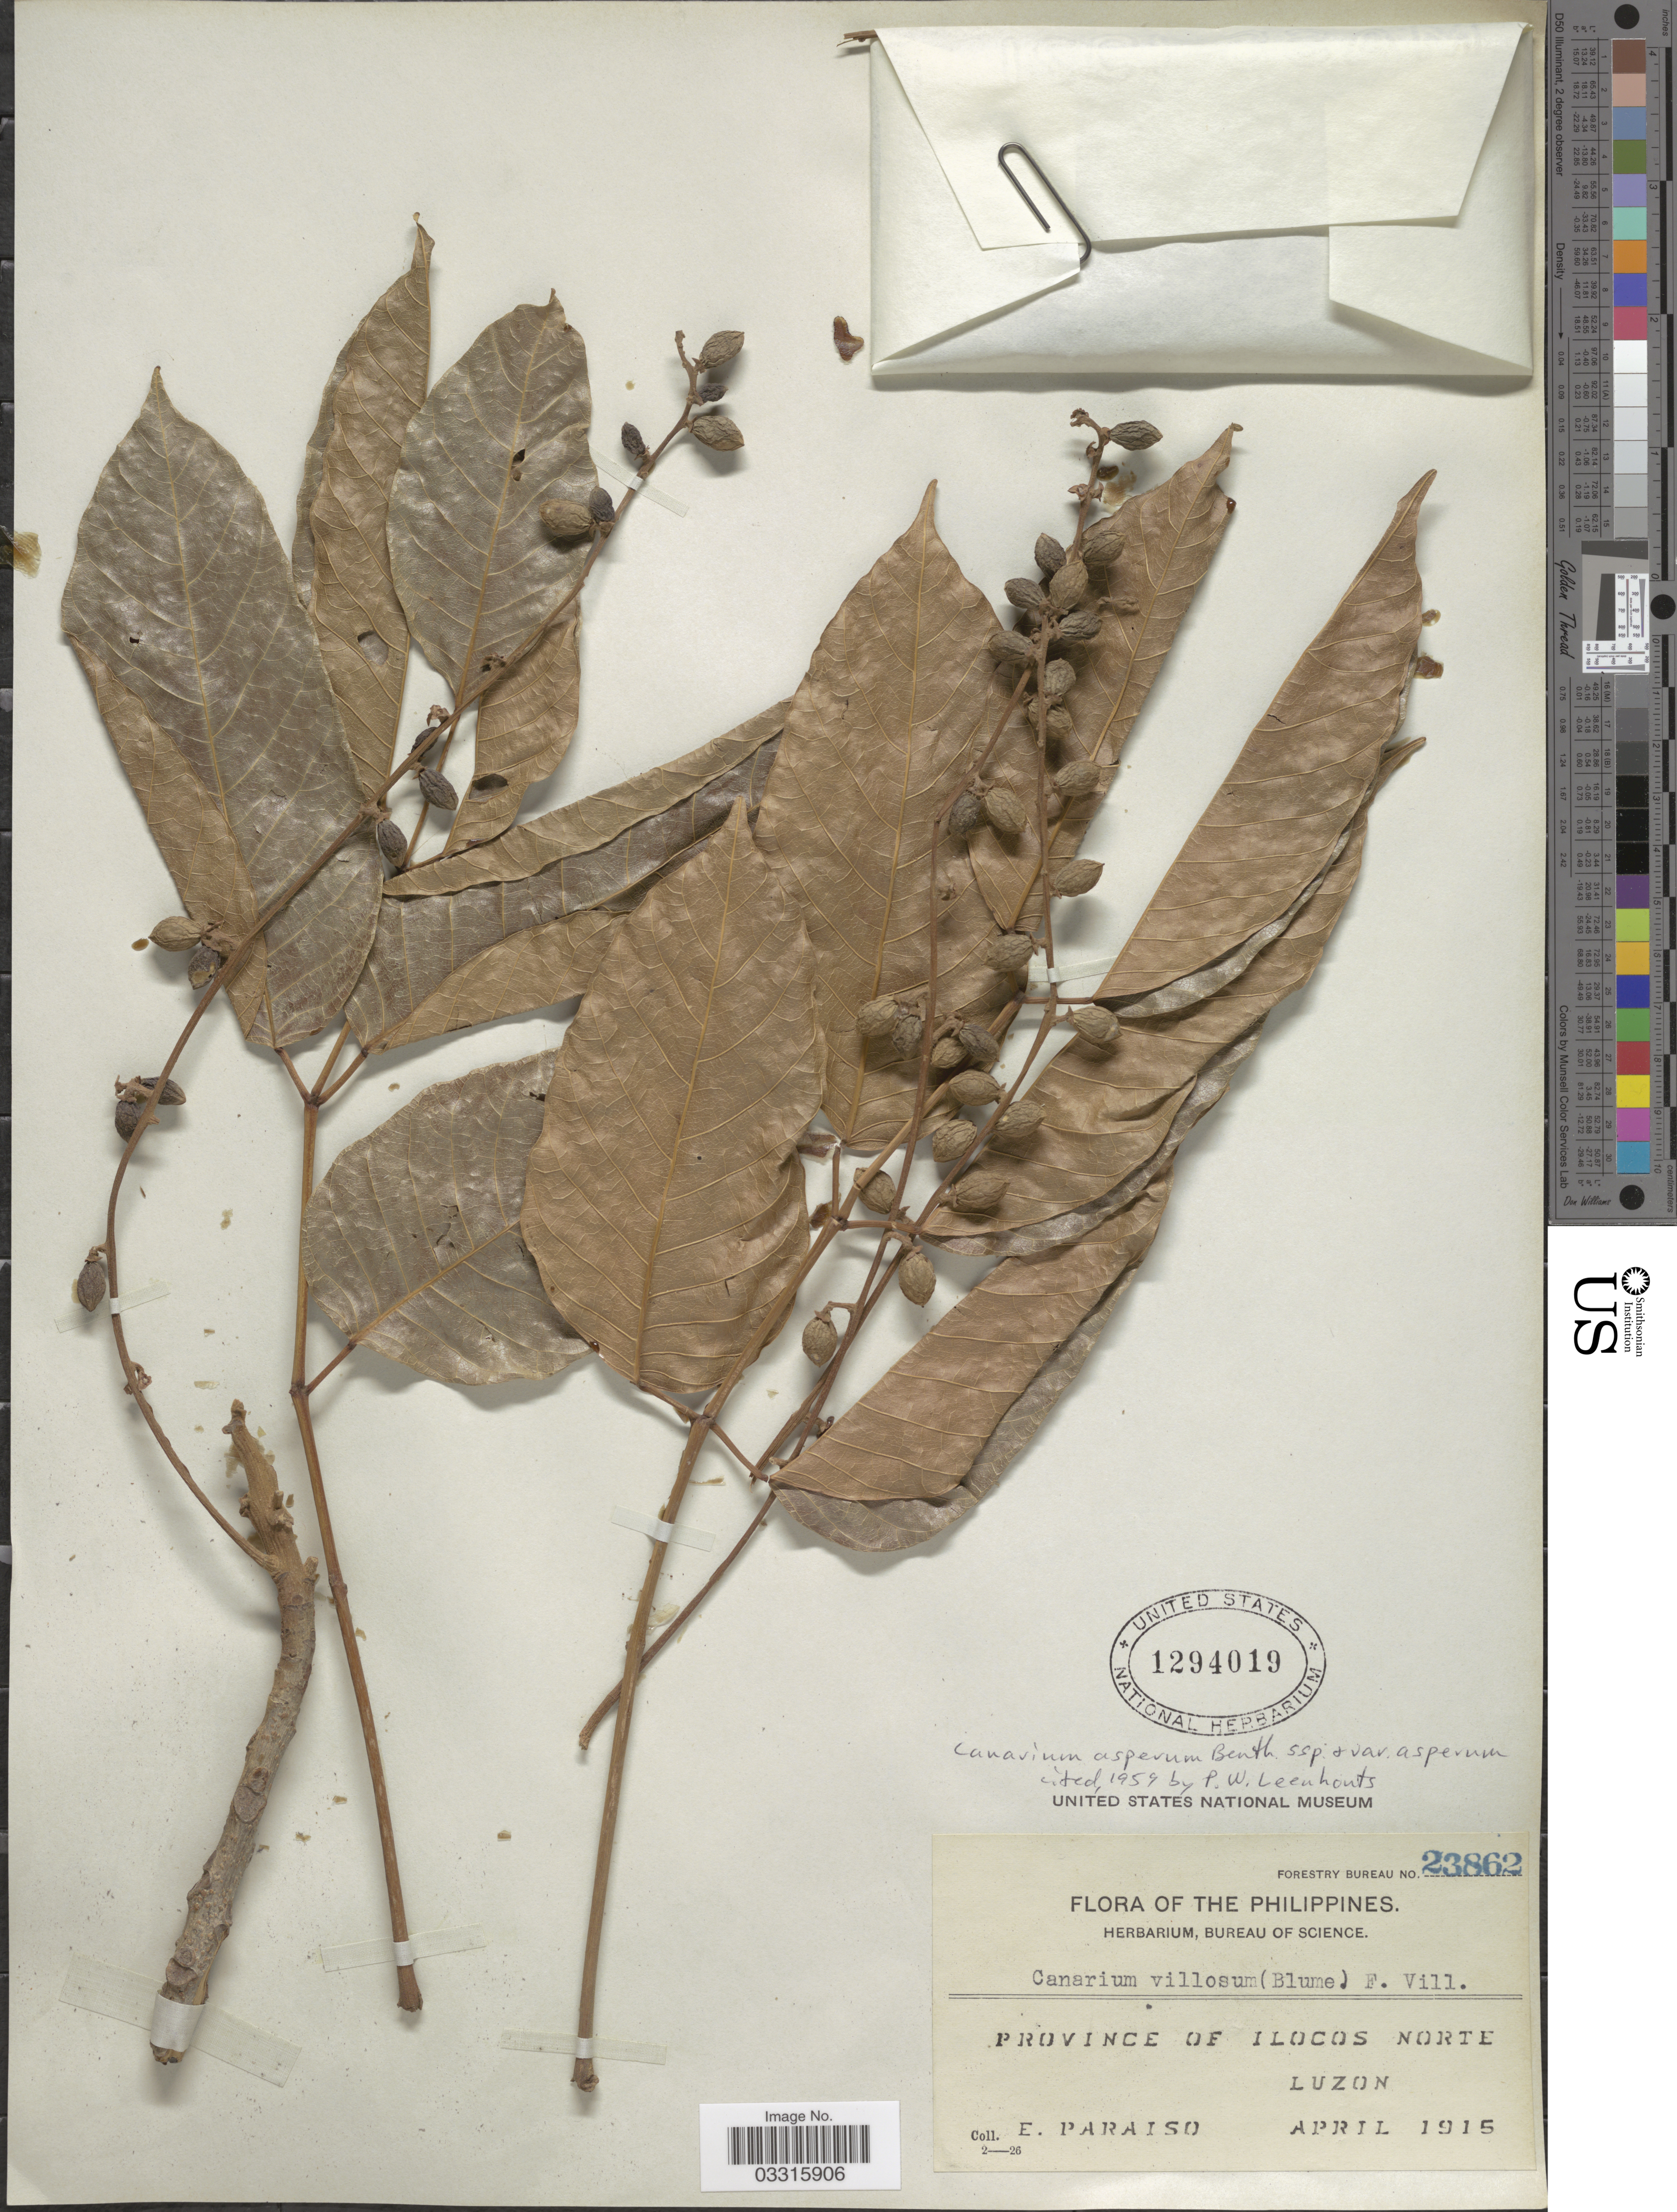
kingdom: Plantae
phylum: Tracheophyta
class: Magnoliopsida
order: Sapindales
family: Burseraceae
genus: Canarium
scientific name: Canarium asperum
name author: Benth.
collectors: E. Paraiso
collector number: Forestry Bureau 23862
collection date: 1915-04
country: Philippines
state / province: Ilocos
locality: Province of Ilocos Norte, Luzon.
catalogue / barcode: US 1294019